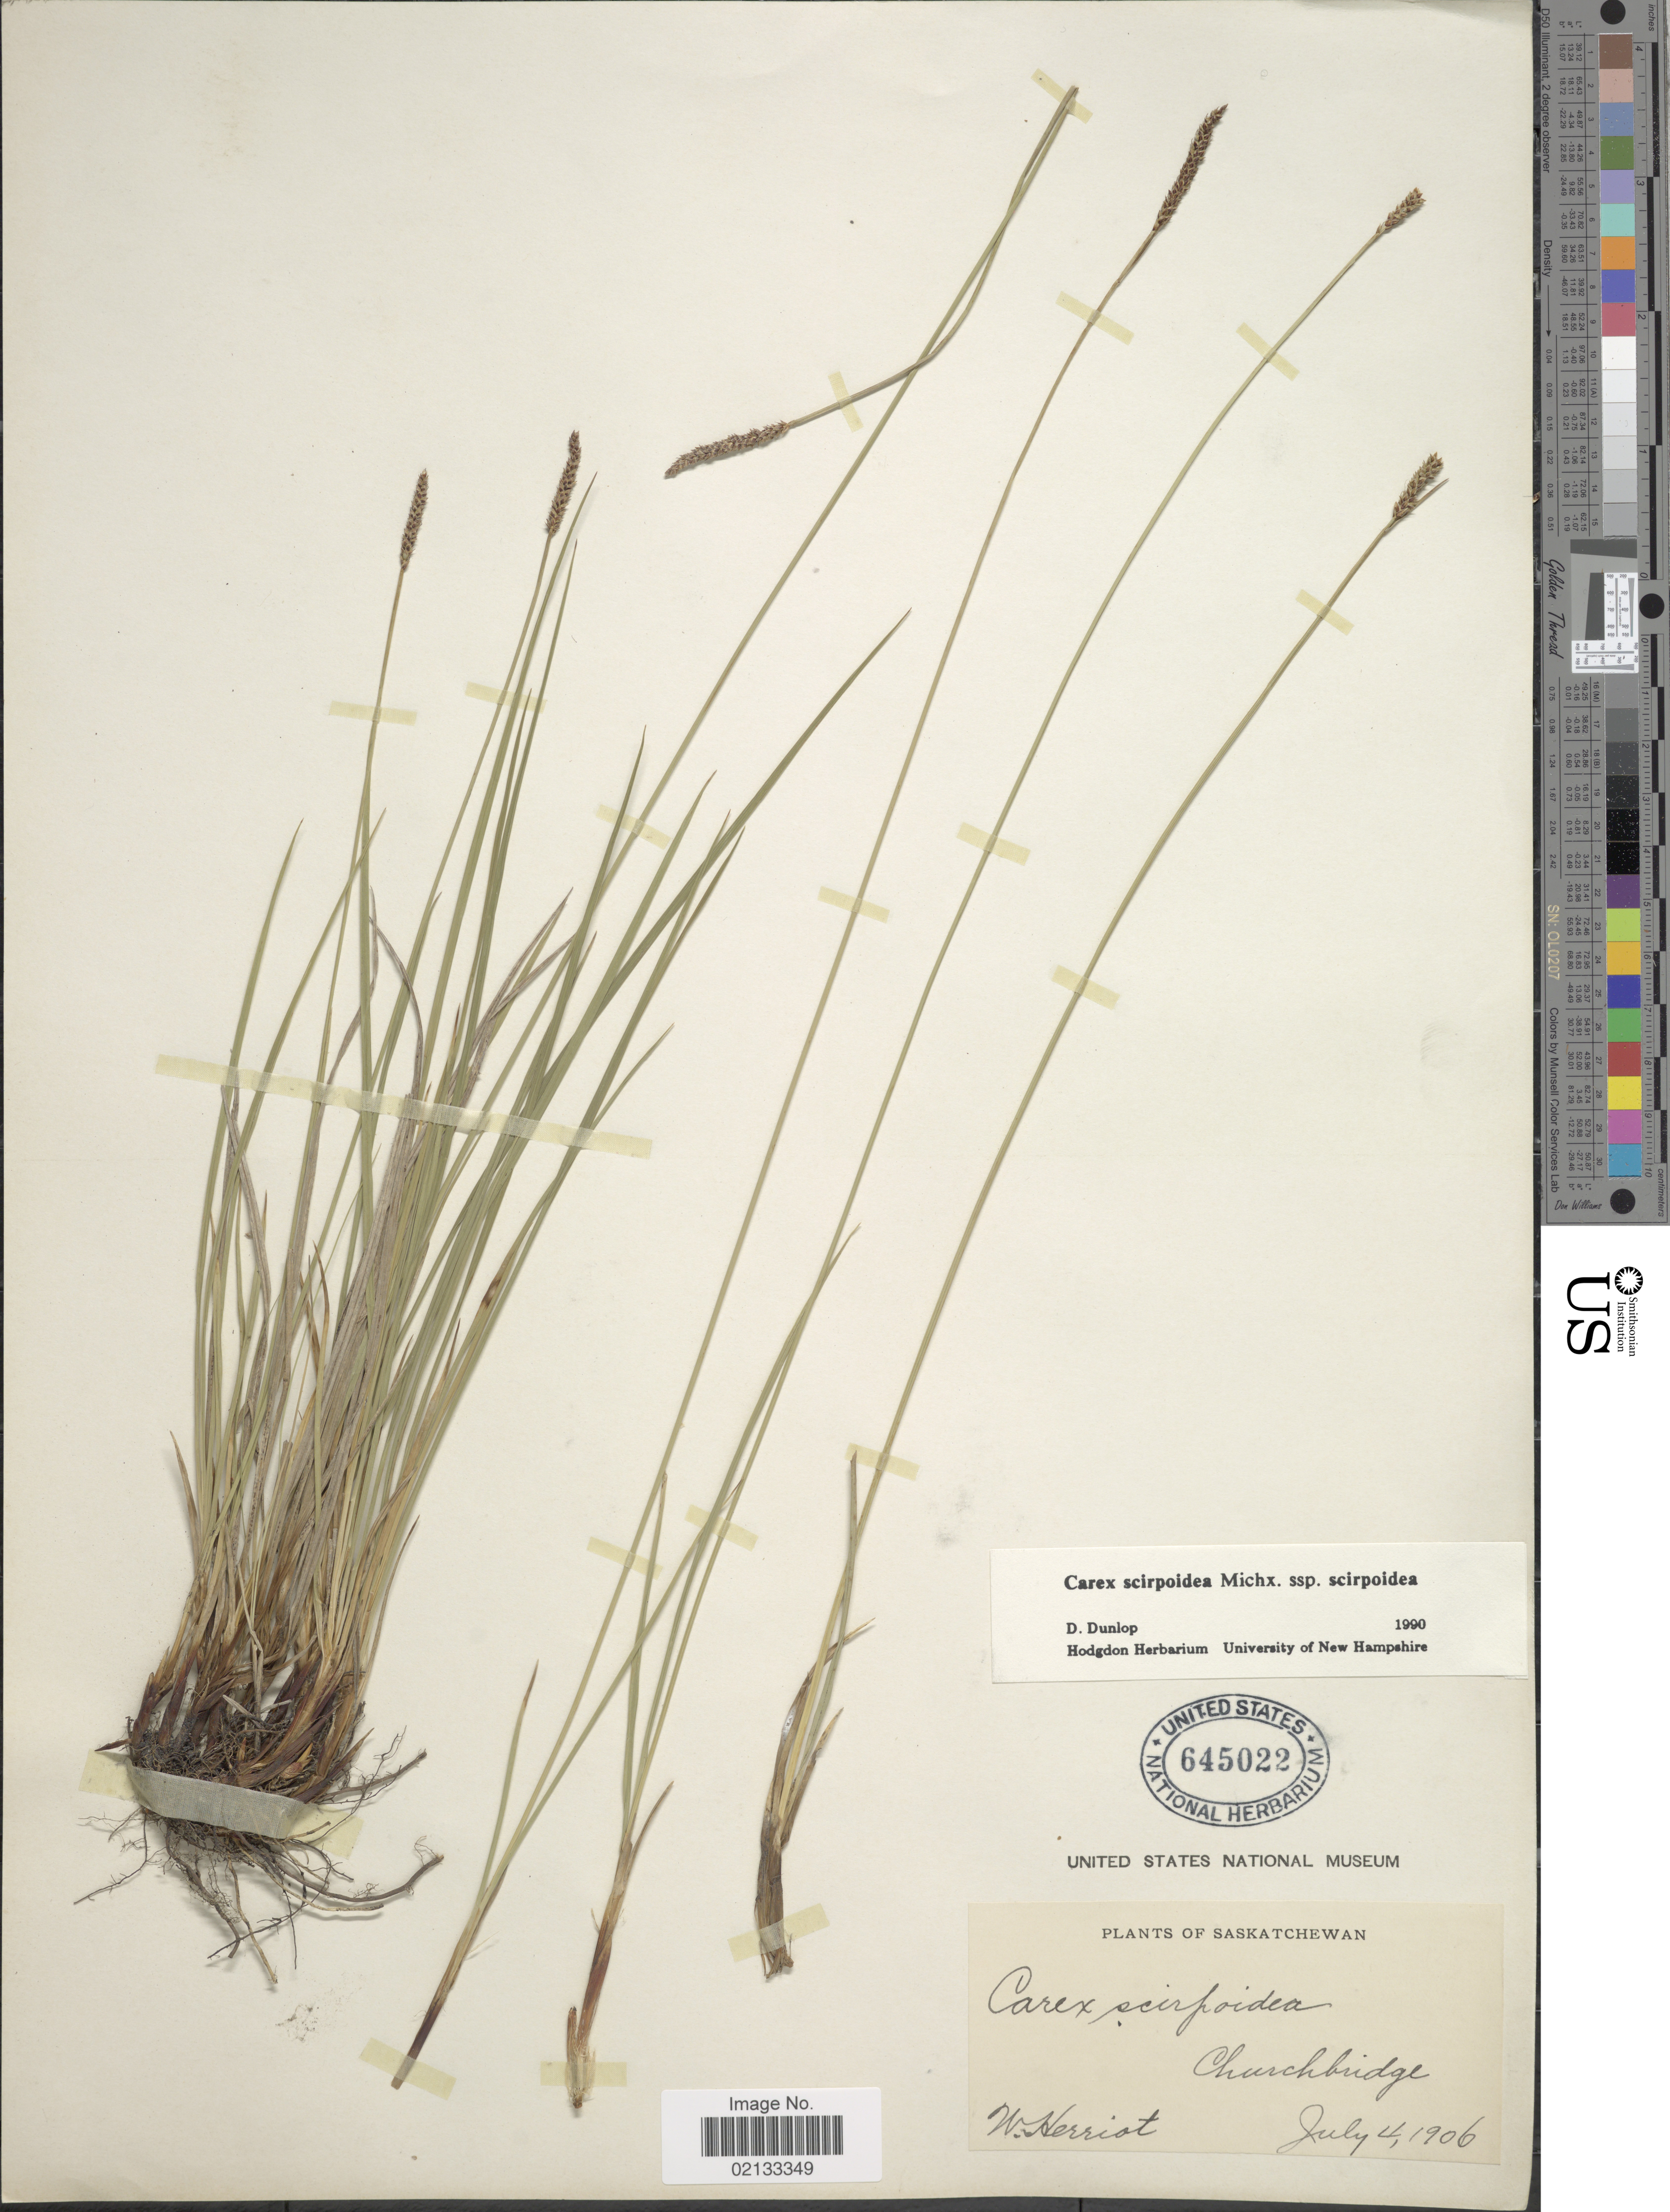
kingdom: Plantae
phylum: Tracheophyta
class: Liliopsida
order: Poales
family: Cyperaceae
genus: Carex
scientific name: Carex scirpoidea subsp. scirpoidea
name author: Michx.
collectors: W. Herriot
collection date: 1906-07-04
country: Canada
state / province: Saskatchewan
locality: Churchbridge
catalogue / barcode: US 645022